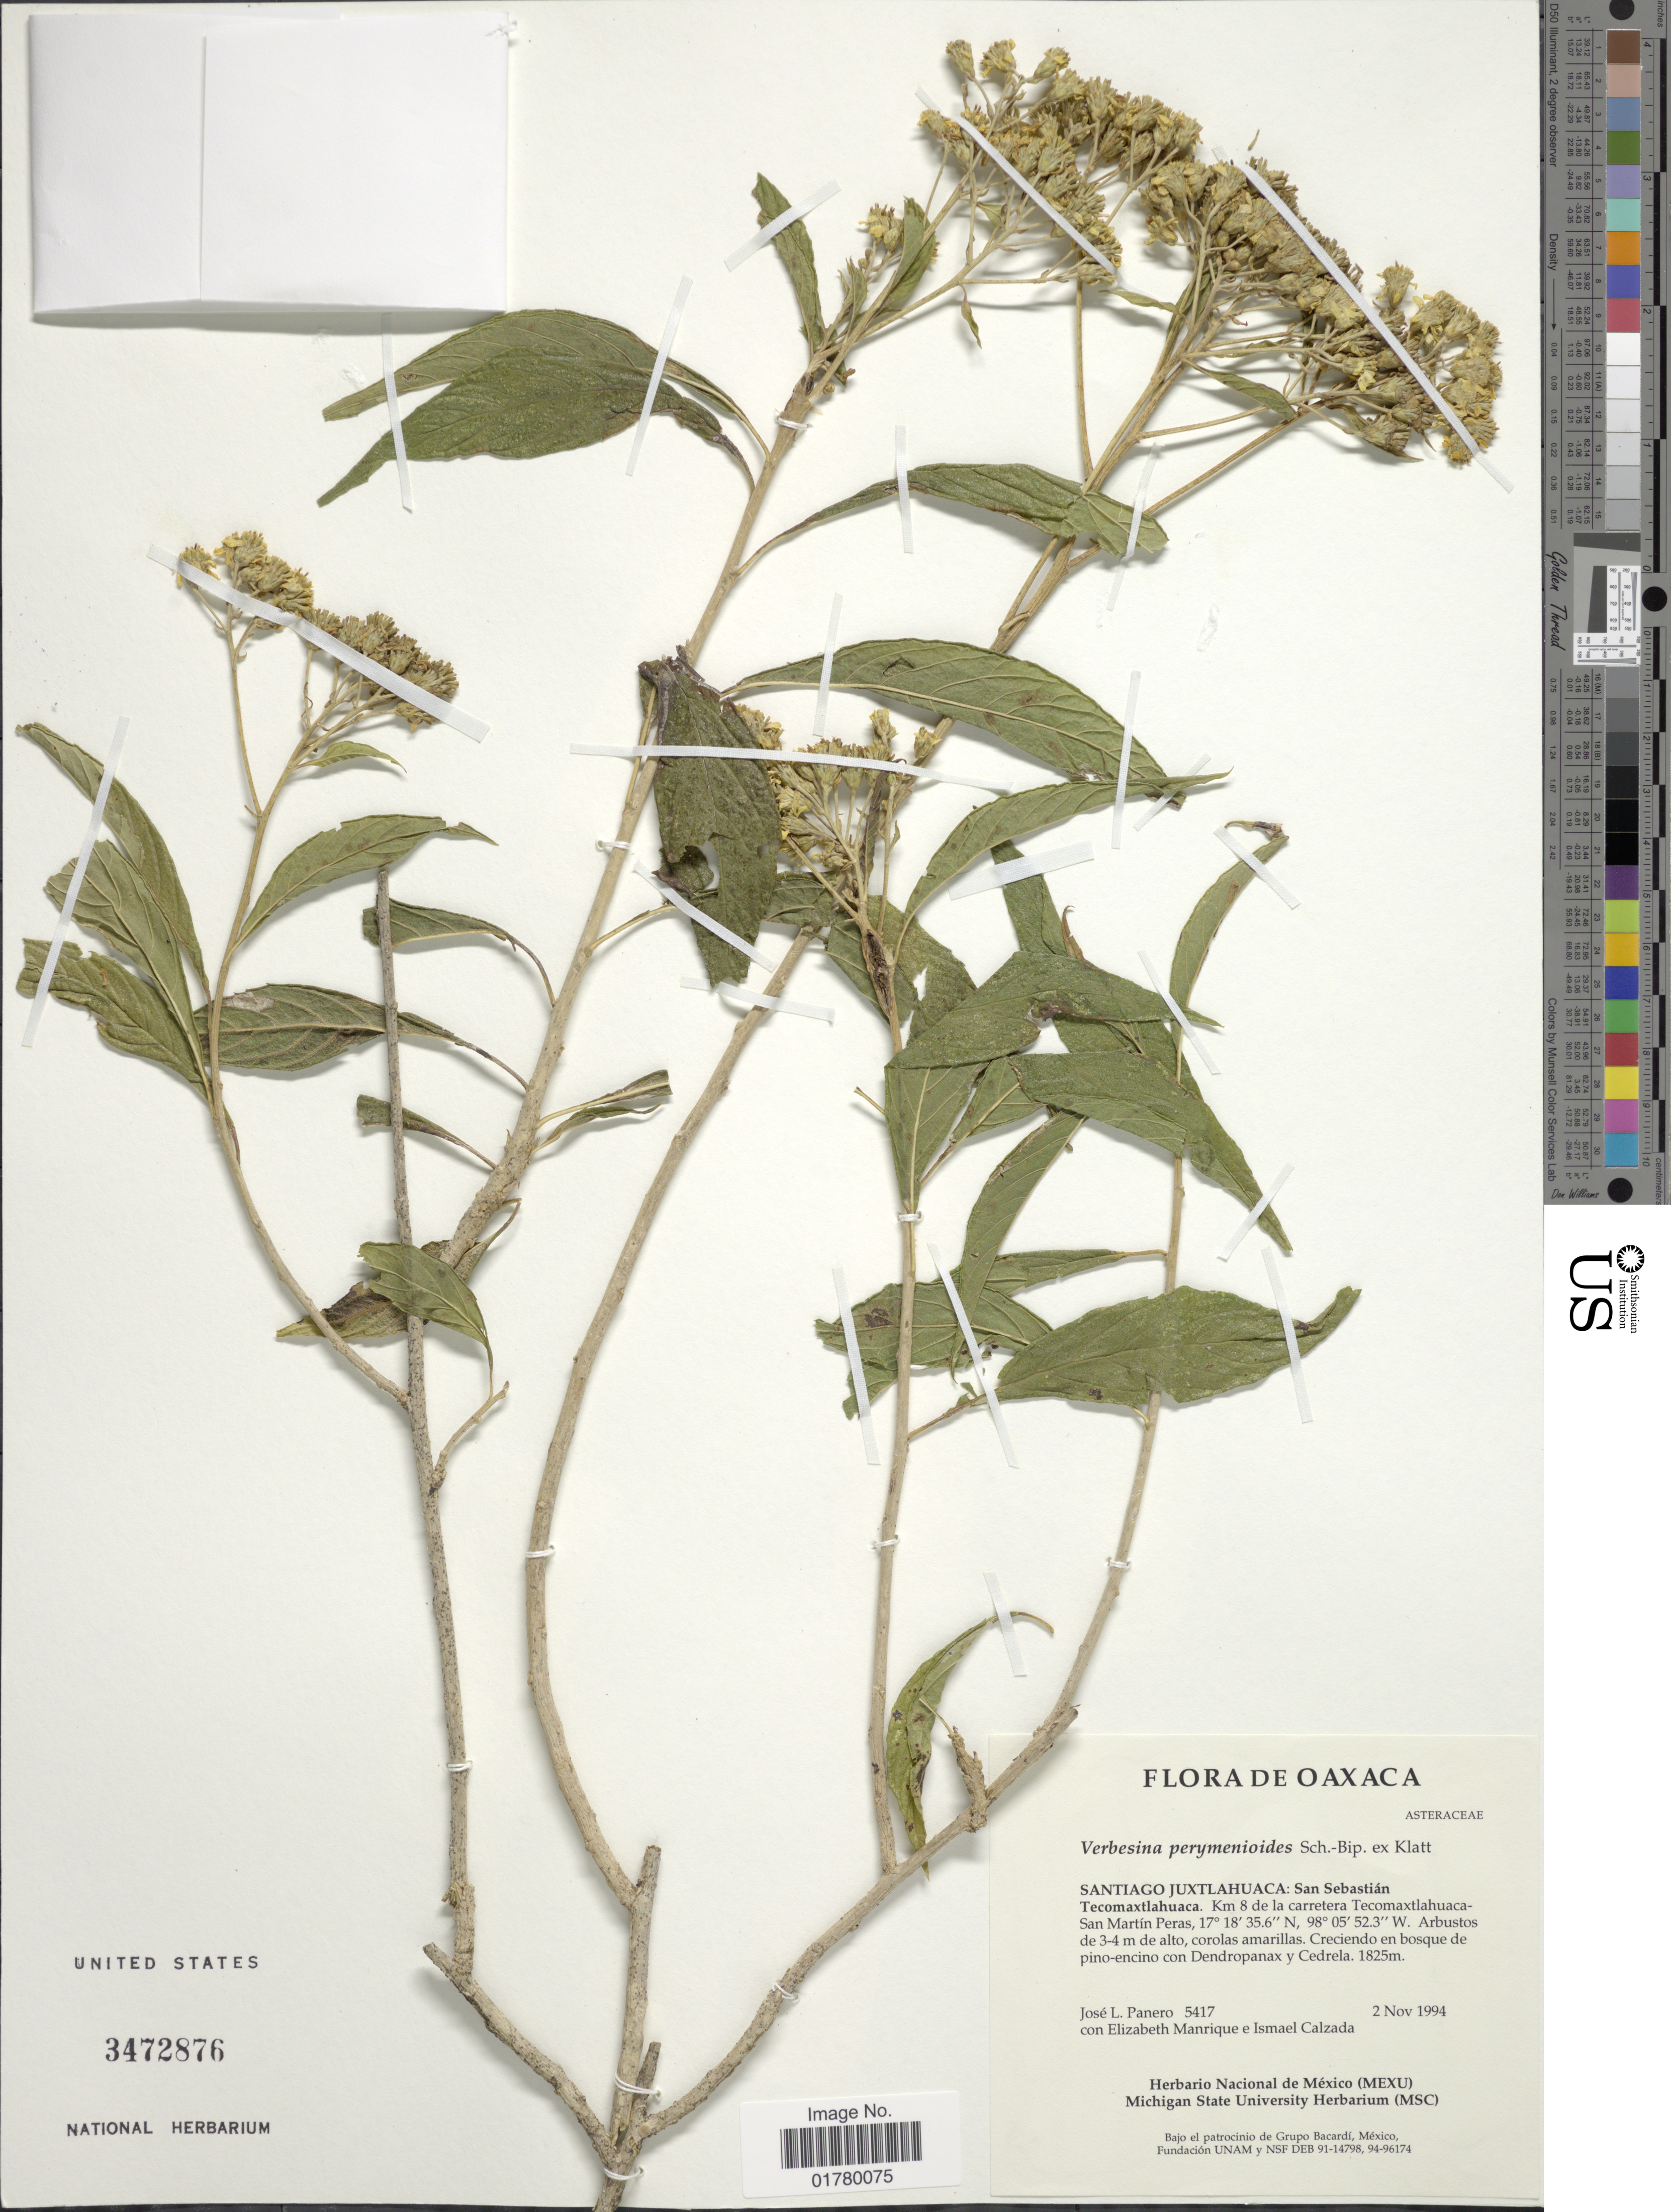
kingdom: Plantae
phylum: Tracheophyta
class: Magnoliopsida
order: Asterales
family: Asteraceae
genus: Verbesina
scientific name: Verbesina perymenioides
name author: Sch. Bip. ex Klatt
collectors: J. L. Panero, E. Manrique & I. Calzada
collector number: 5417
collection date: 1994-11-02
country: Mexico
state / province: Oaxaca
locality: Santiago Juxtlahuaca: San Sebastián Tecomaxtlahuaca. Km 8 de la carretera Tecomaxtlahuaca-San Martín Peras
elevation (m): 1825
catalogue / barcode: US 3472876